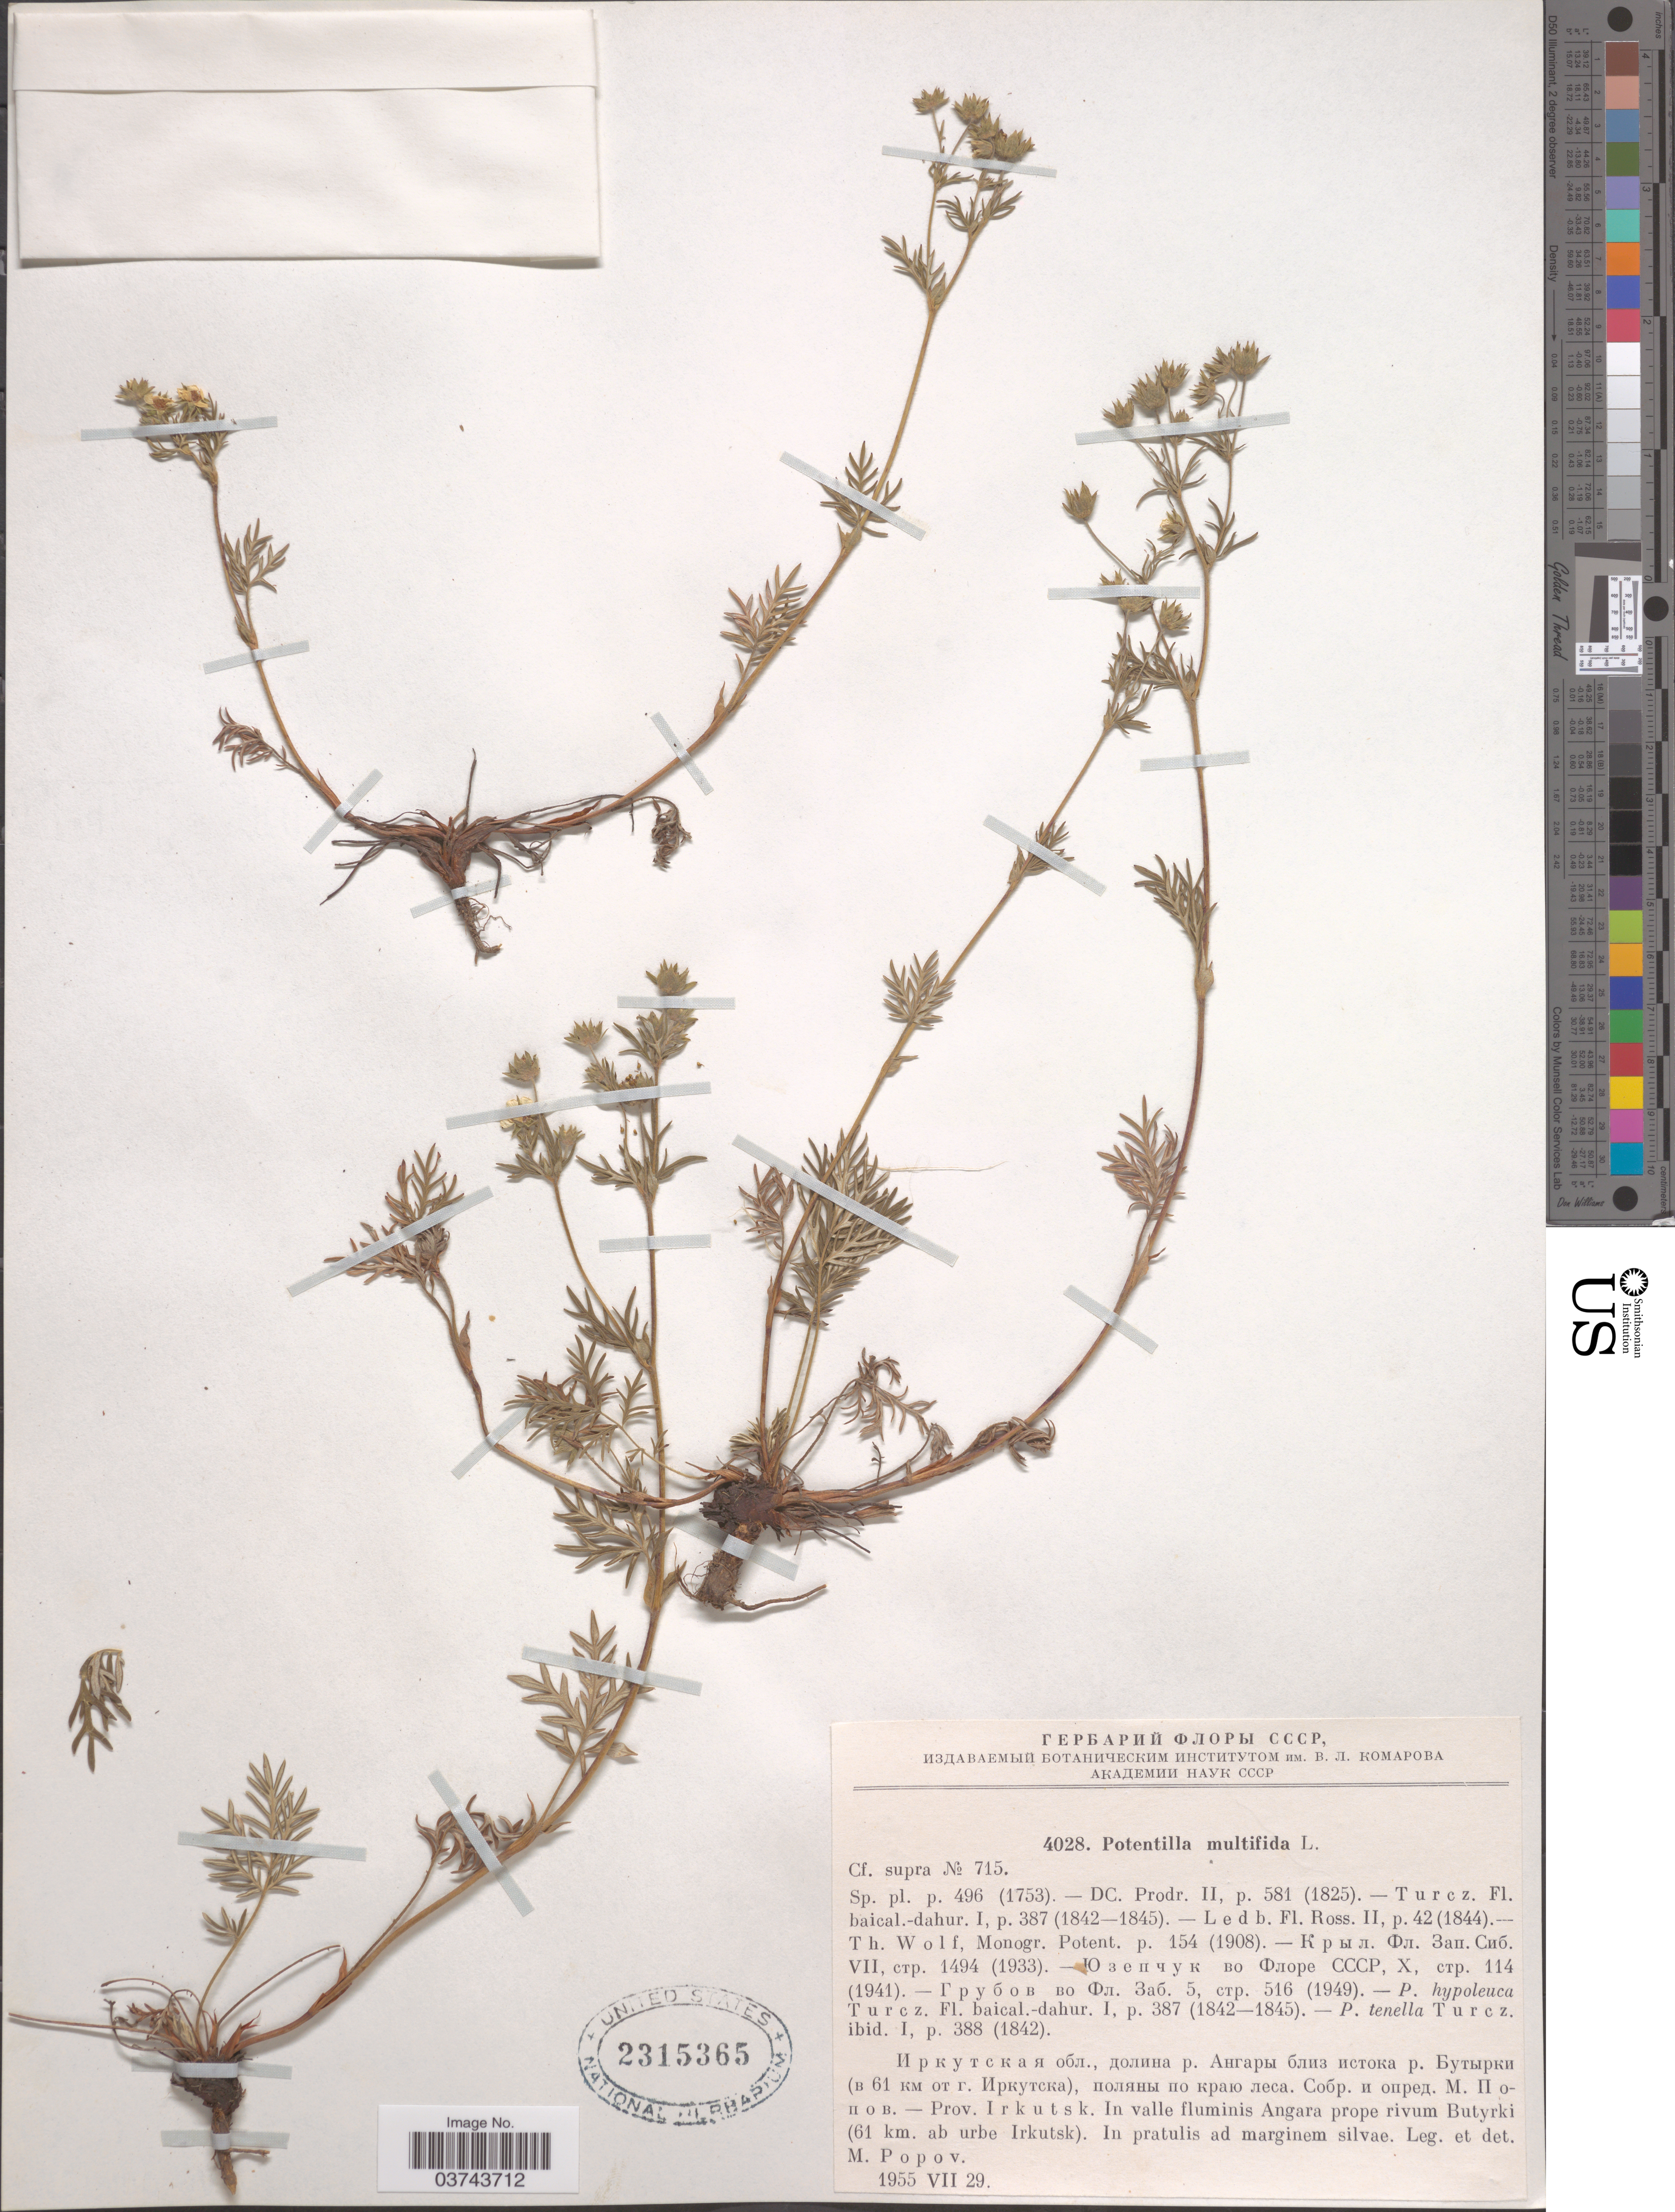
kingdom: Plantae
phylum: Tracheophyta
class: Magnoliopsida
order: Rosales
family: Rosaceae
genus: Potentilla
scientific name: Potentilla multifida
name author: L.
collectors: M. Popov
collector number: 4028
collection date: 1955-07-29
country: Russian Federation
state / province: Irkutsk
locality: In valle fluminis Angara prope rivum Butyrki (61 km. ab urbe Irkutsk).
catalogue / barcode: US 2315365